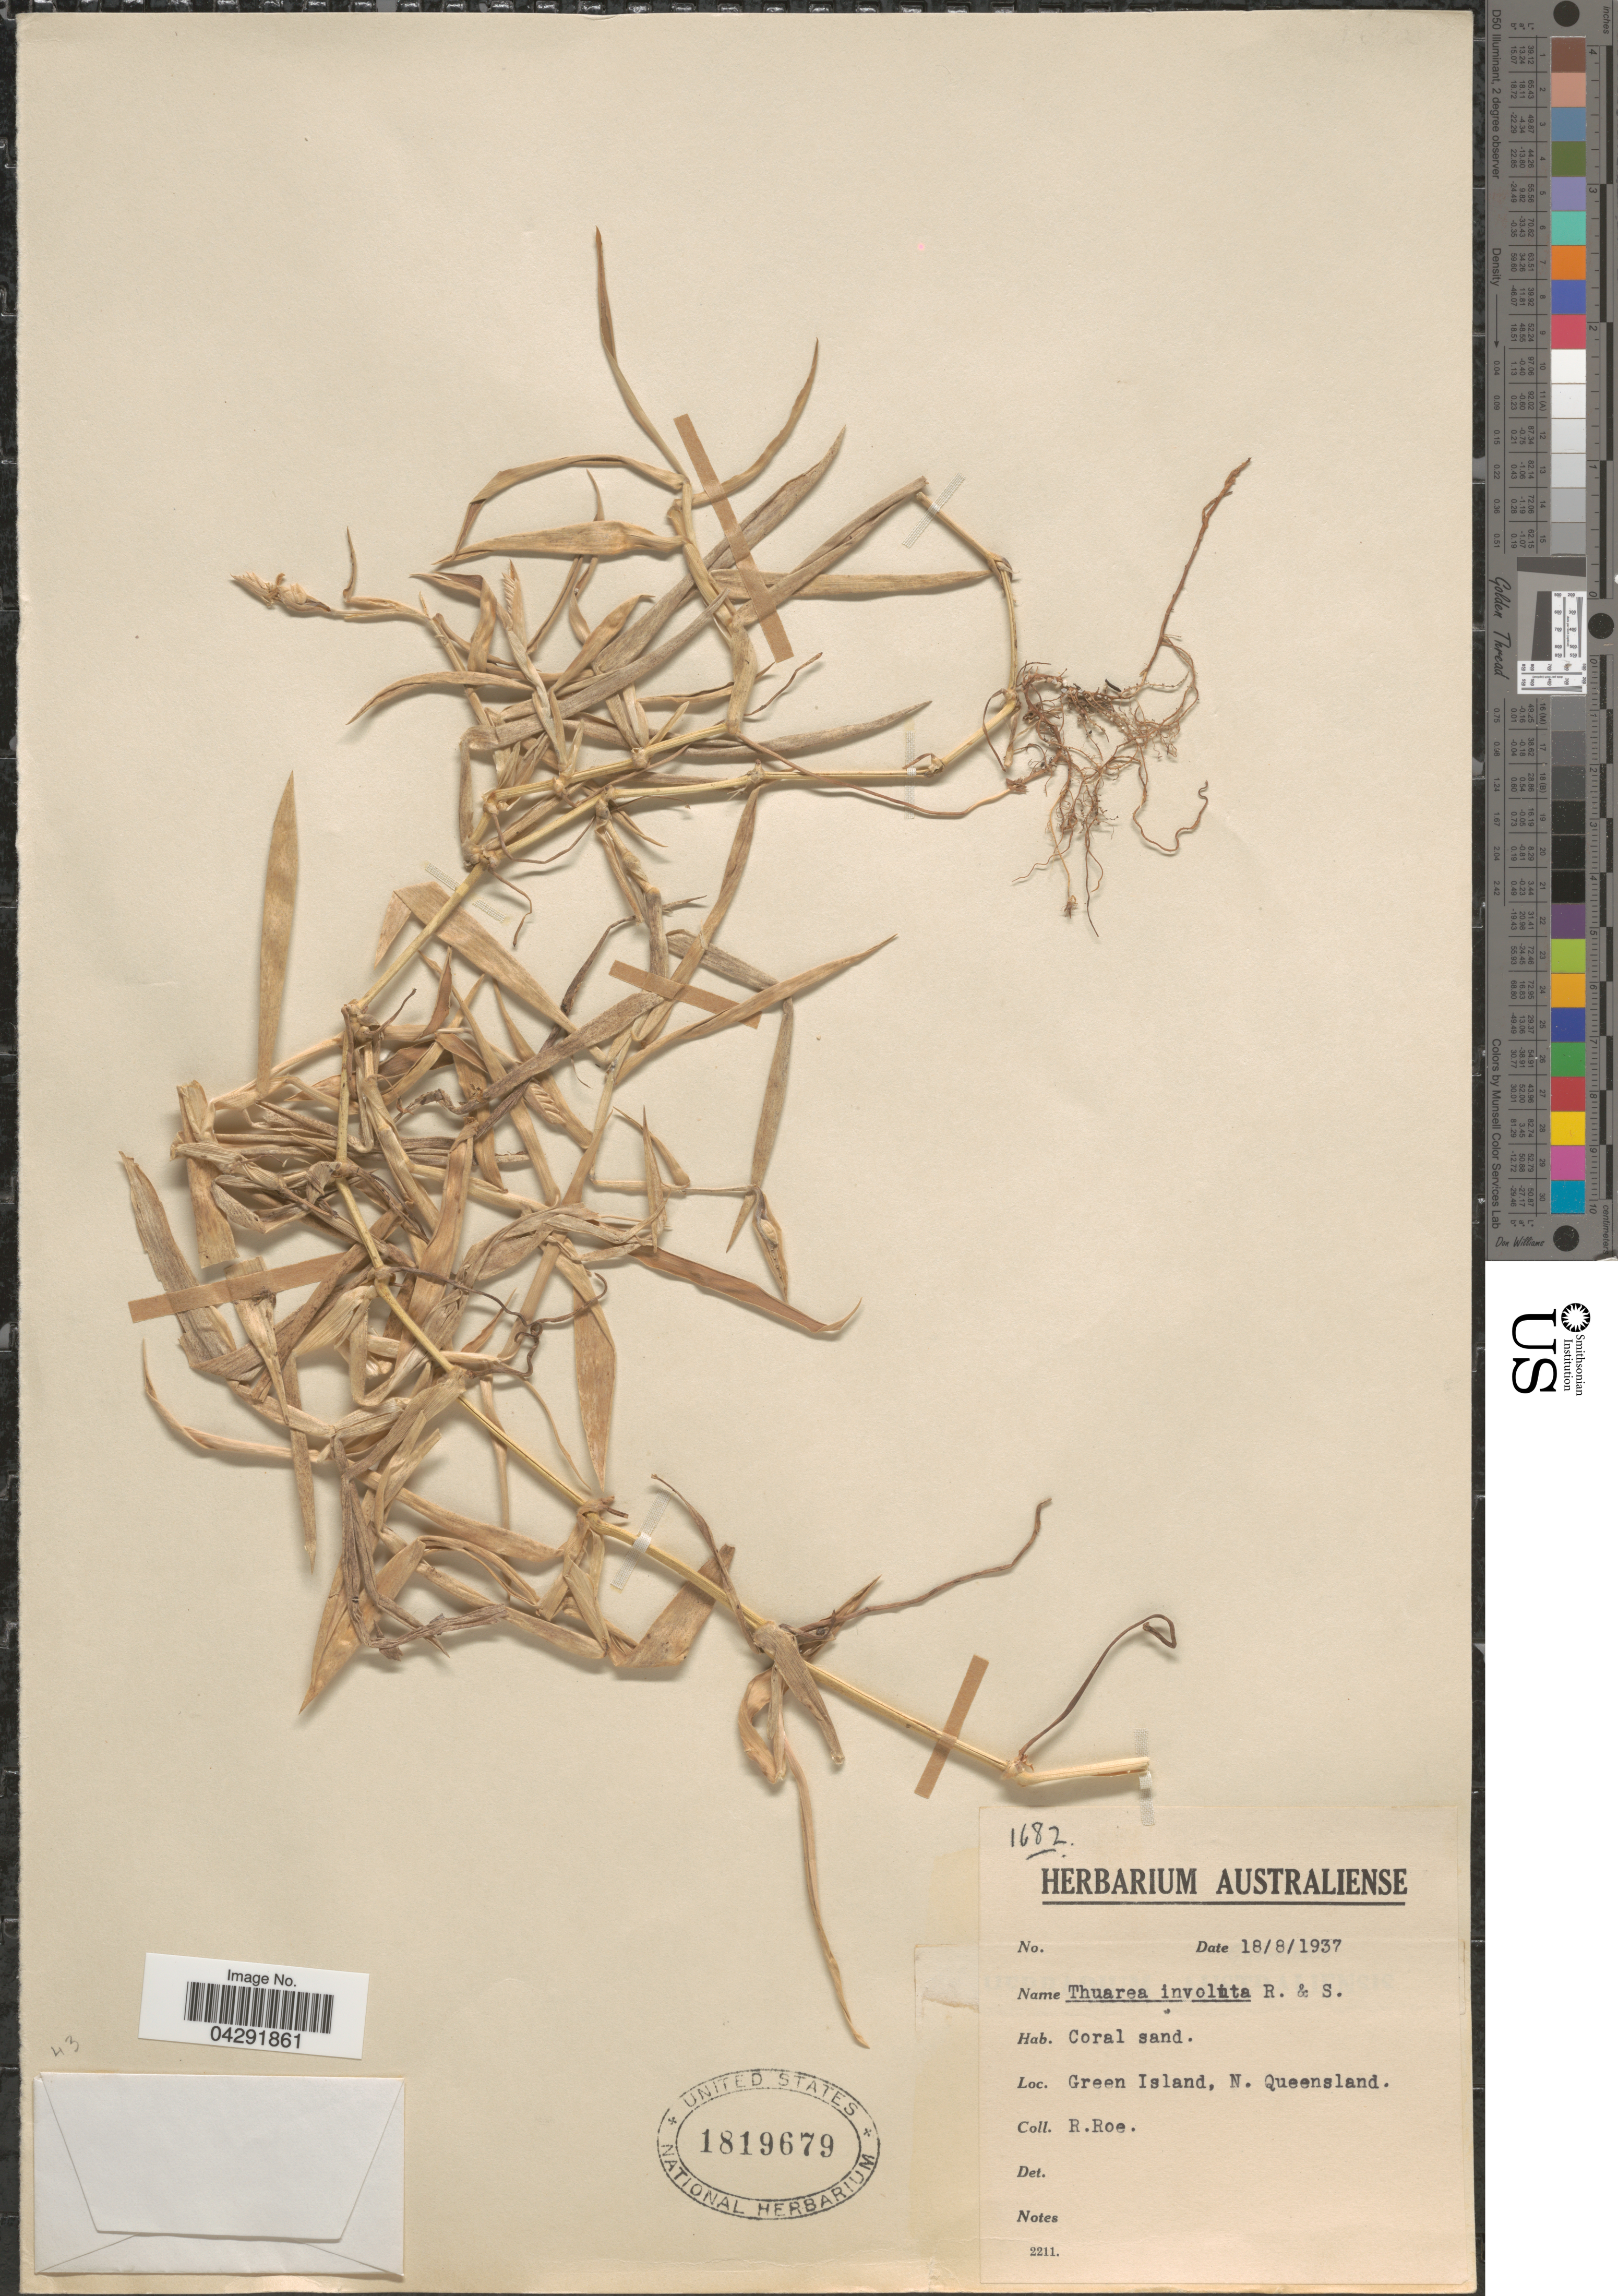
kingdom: Plantae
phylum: Tracheophyta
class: Liliopsida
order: Poales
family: Poaceae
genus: Thuarea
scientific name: Thuarea involuta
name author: (G. Forst.) R. Br. ex Sm.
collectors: R. Roe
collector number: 1682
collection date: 1937-08-18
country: Australia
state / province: Queensland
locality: Green Island, N. Queensland.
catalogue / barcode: US 1819679